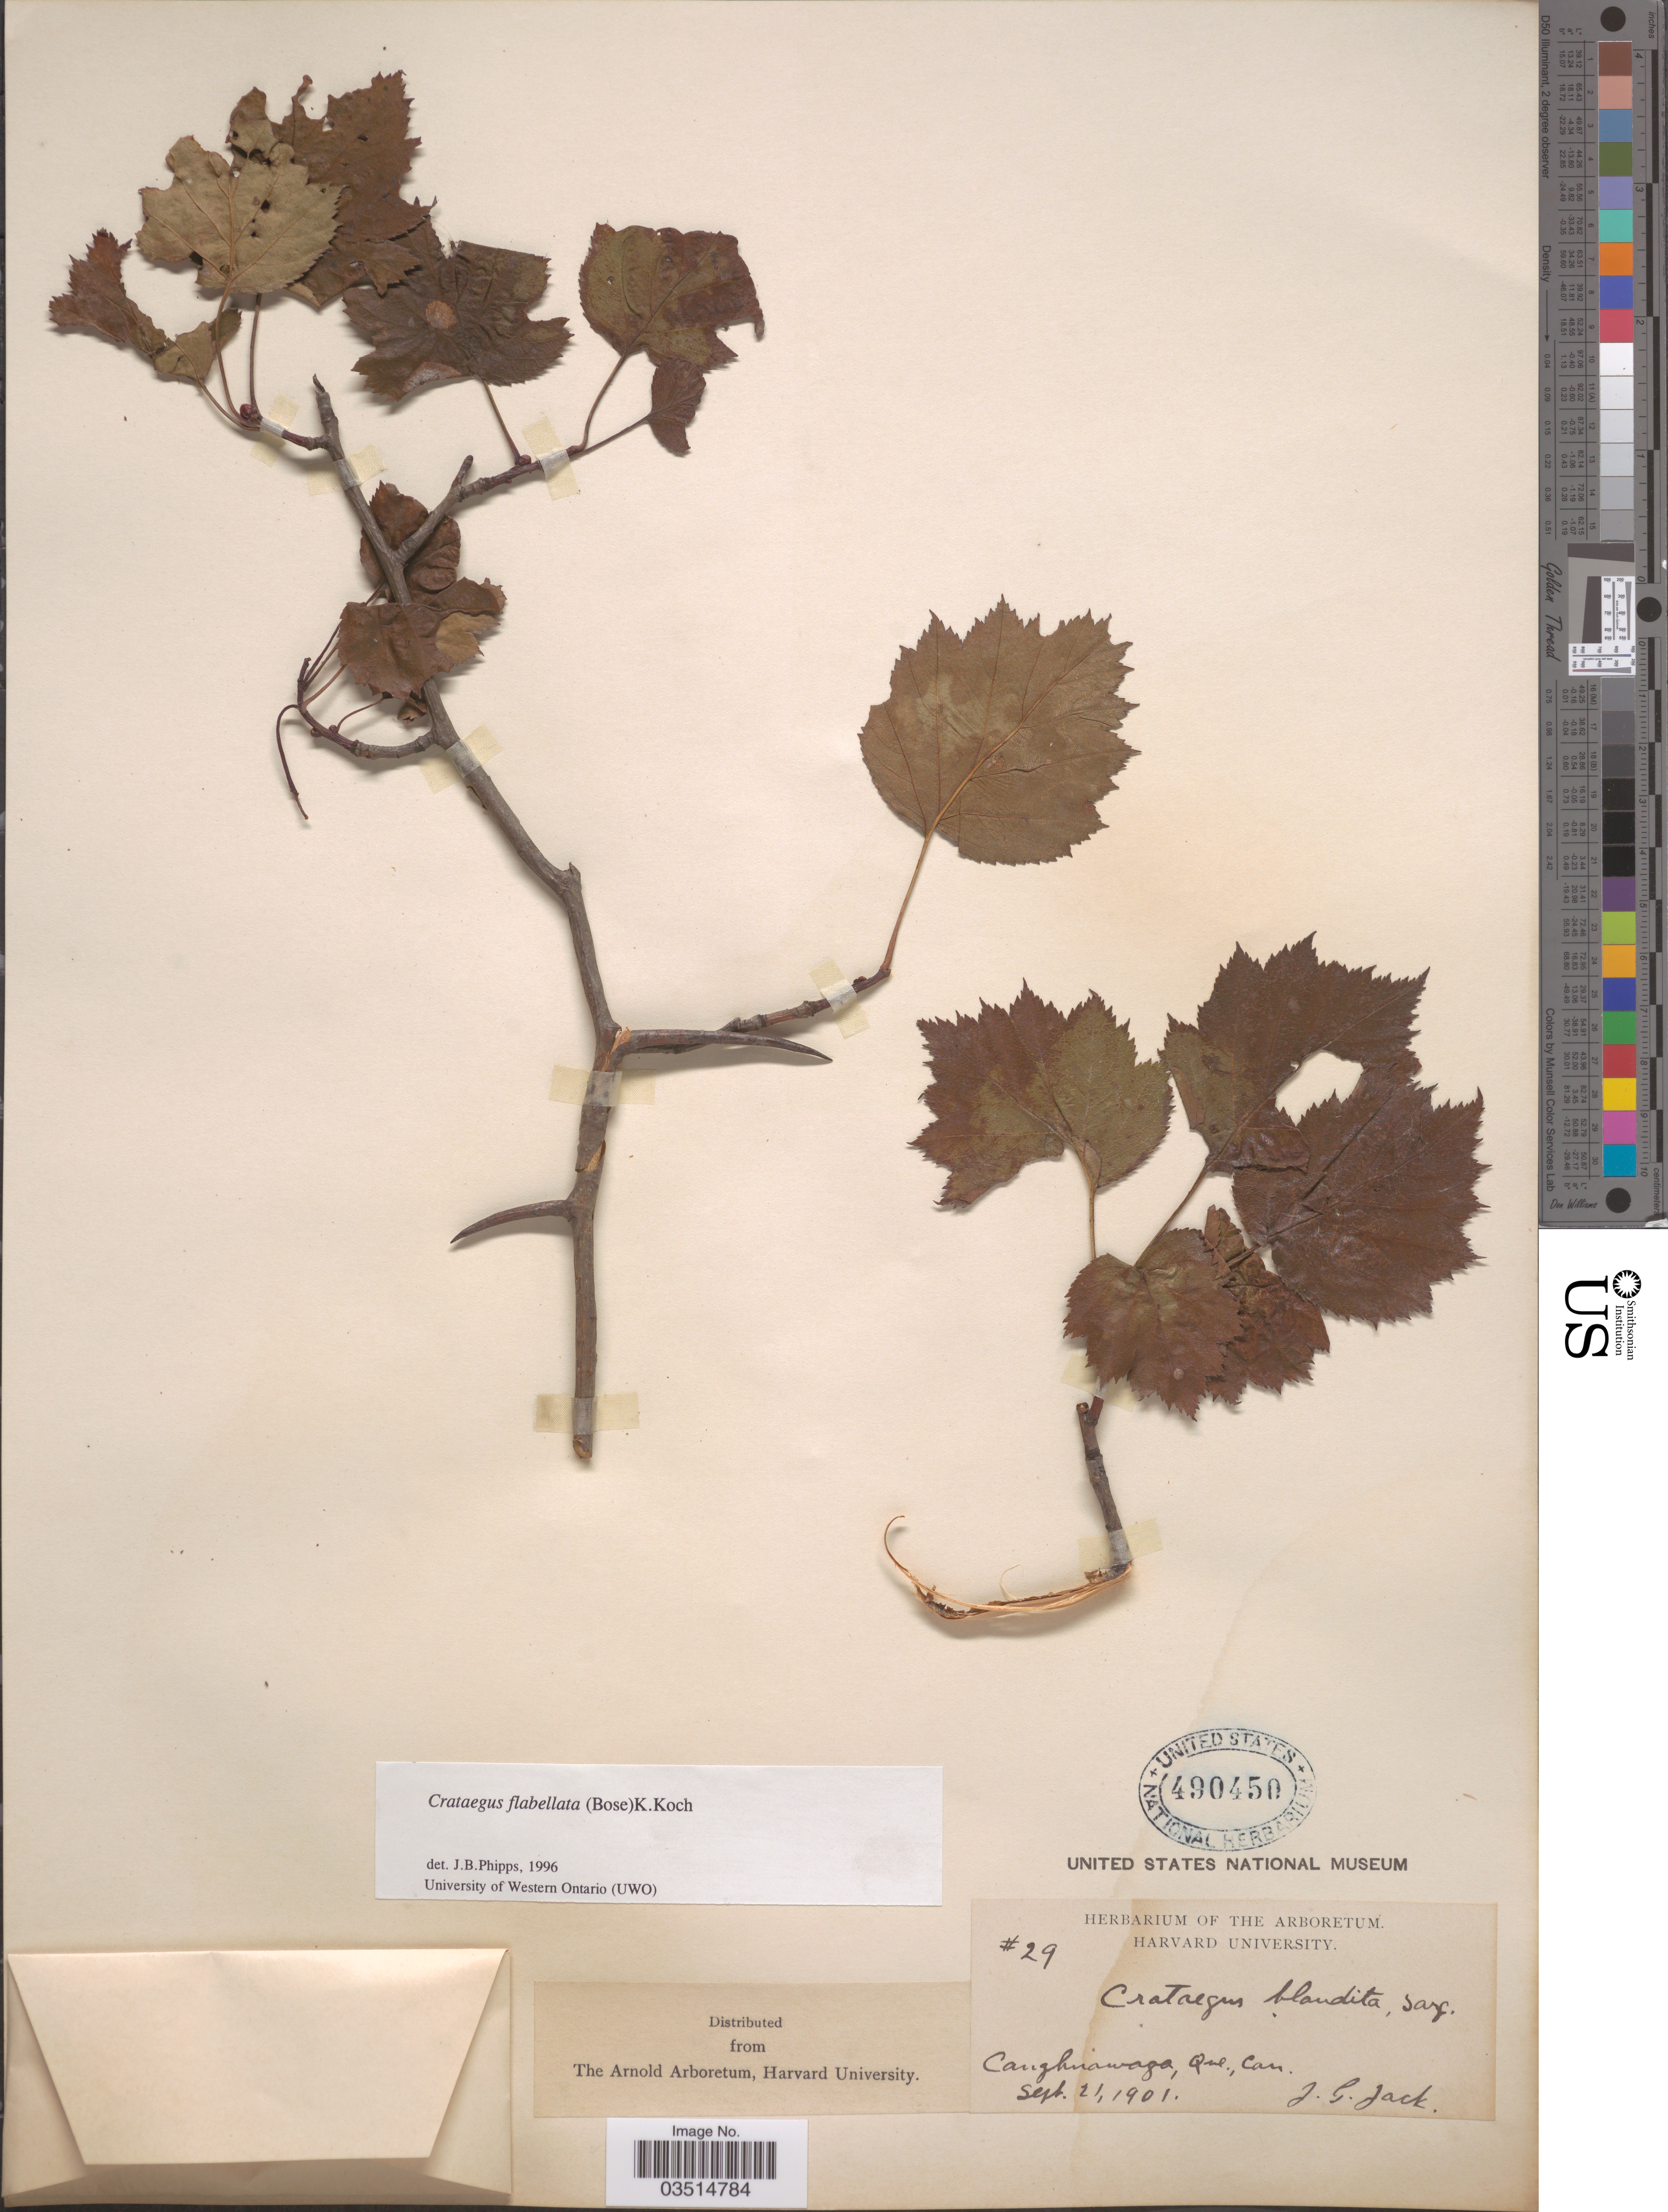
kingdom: Plantae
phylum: Tracheophyta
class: Magnoliopsida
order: Rosales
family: Rosaceae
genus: Crataegus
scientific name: Crataegus flabellata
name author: (Bosc) K. Koch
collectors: J. G. Jack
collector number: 29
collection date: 1901-09-21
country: Canada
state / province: Quebec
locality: Caughnawaga.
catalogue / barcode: US 490450